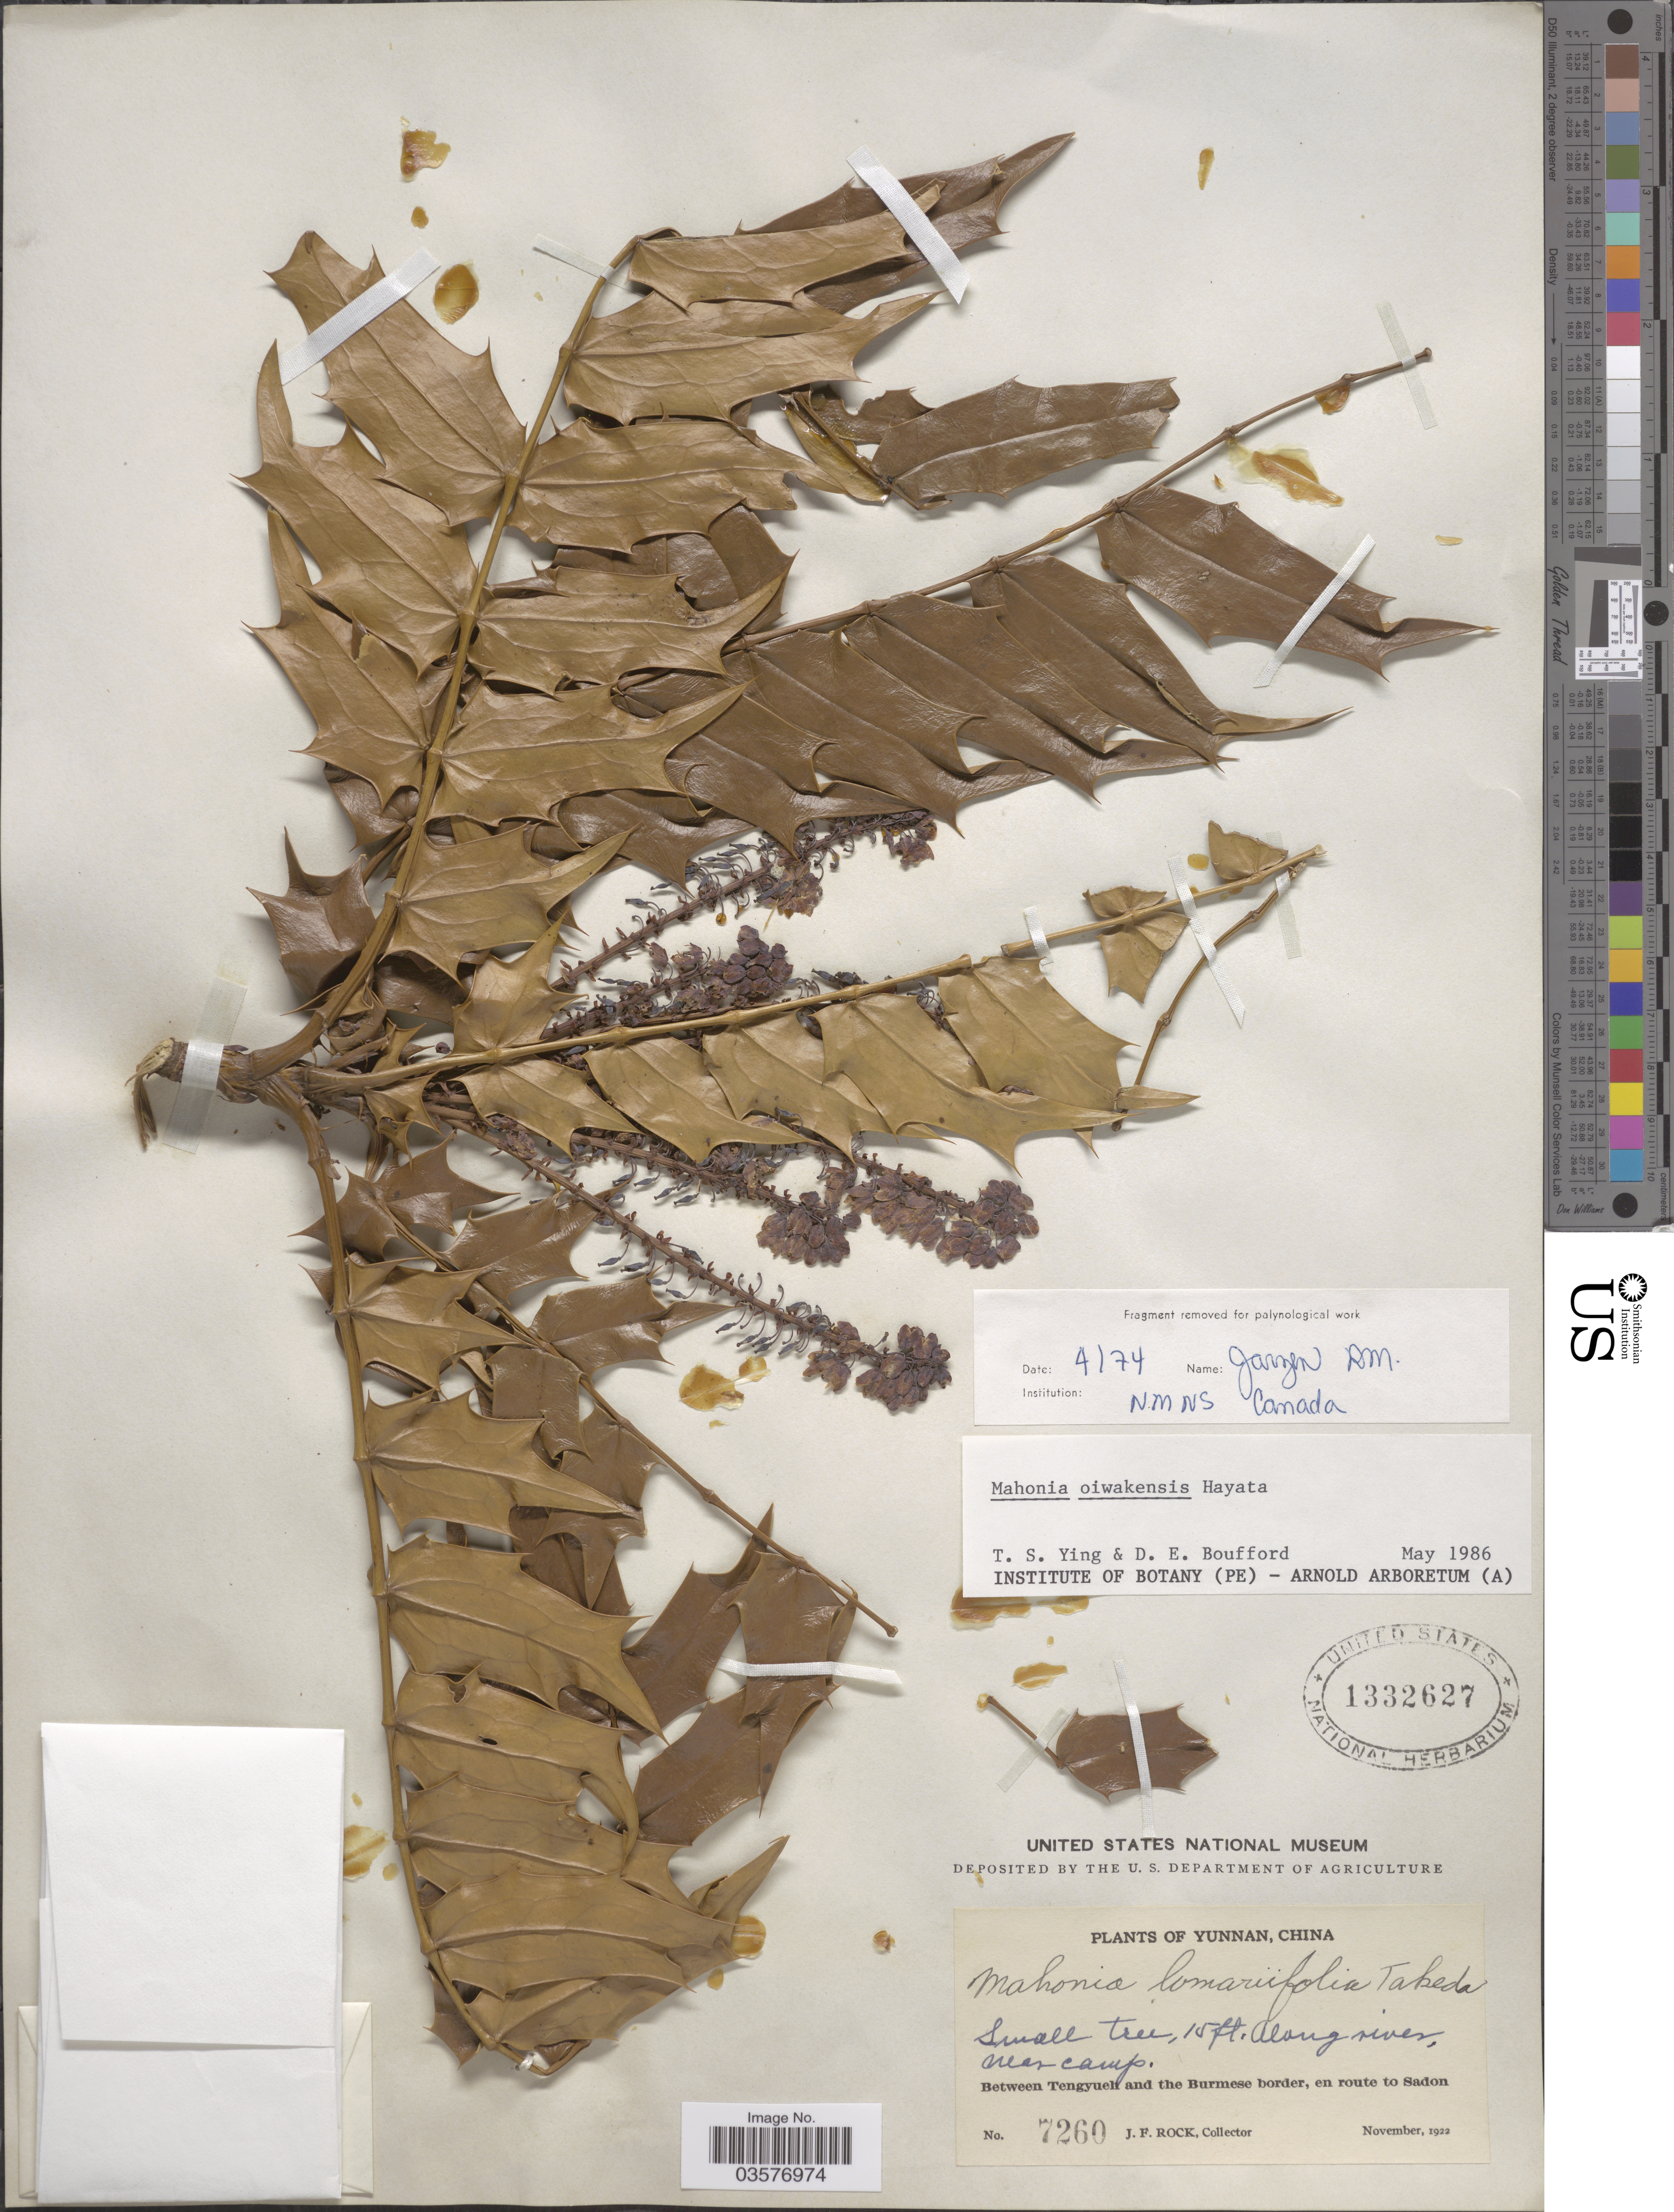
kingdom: Plantae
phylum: Tracheophyta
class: Magnoliopsida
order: Ranunculales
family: Berberidaceae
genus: Mahonia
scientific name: Mahonia oiwakensis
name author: Hayata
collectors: J. Rock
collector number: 7260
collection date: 1922-11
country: China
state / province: Yunnan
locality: Between Tengyueh and the Burmese border, en route to Sadon.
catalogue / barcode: US 1332627